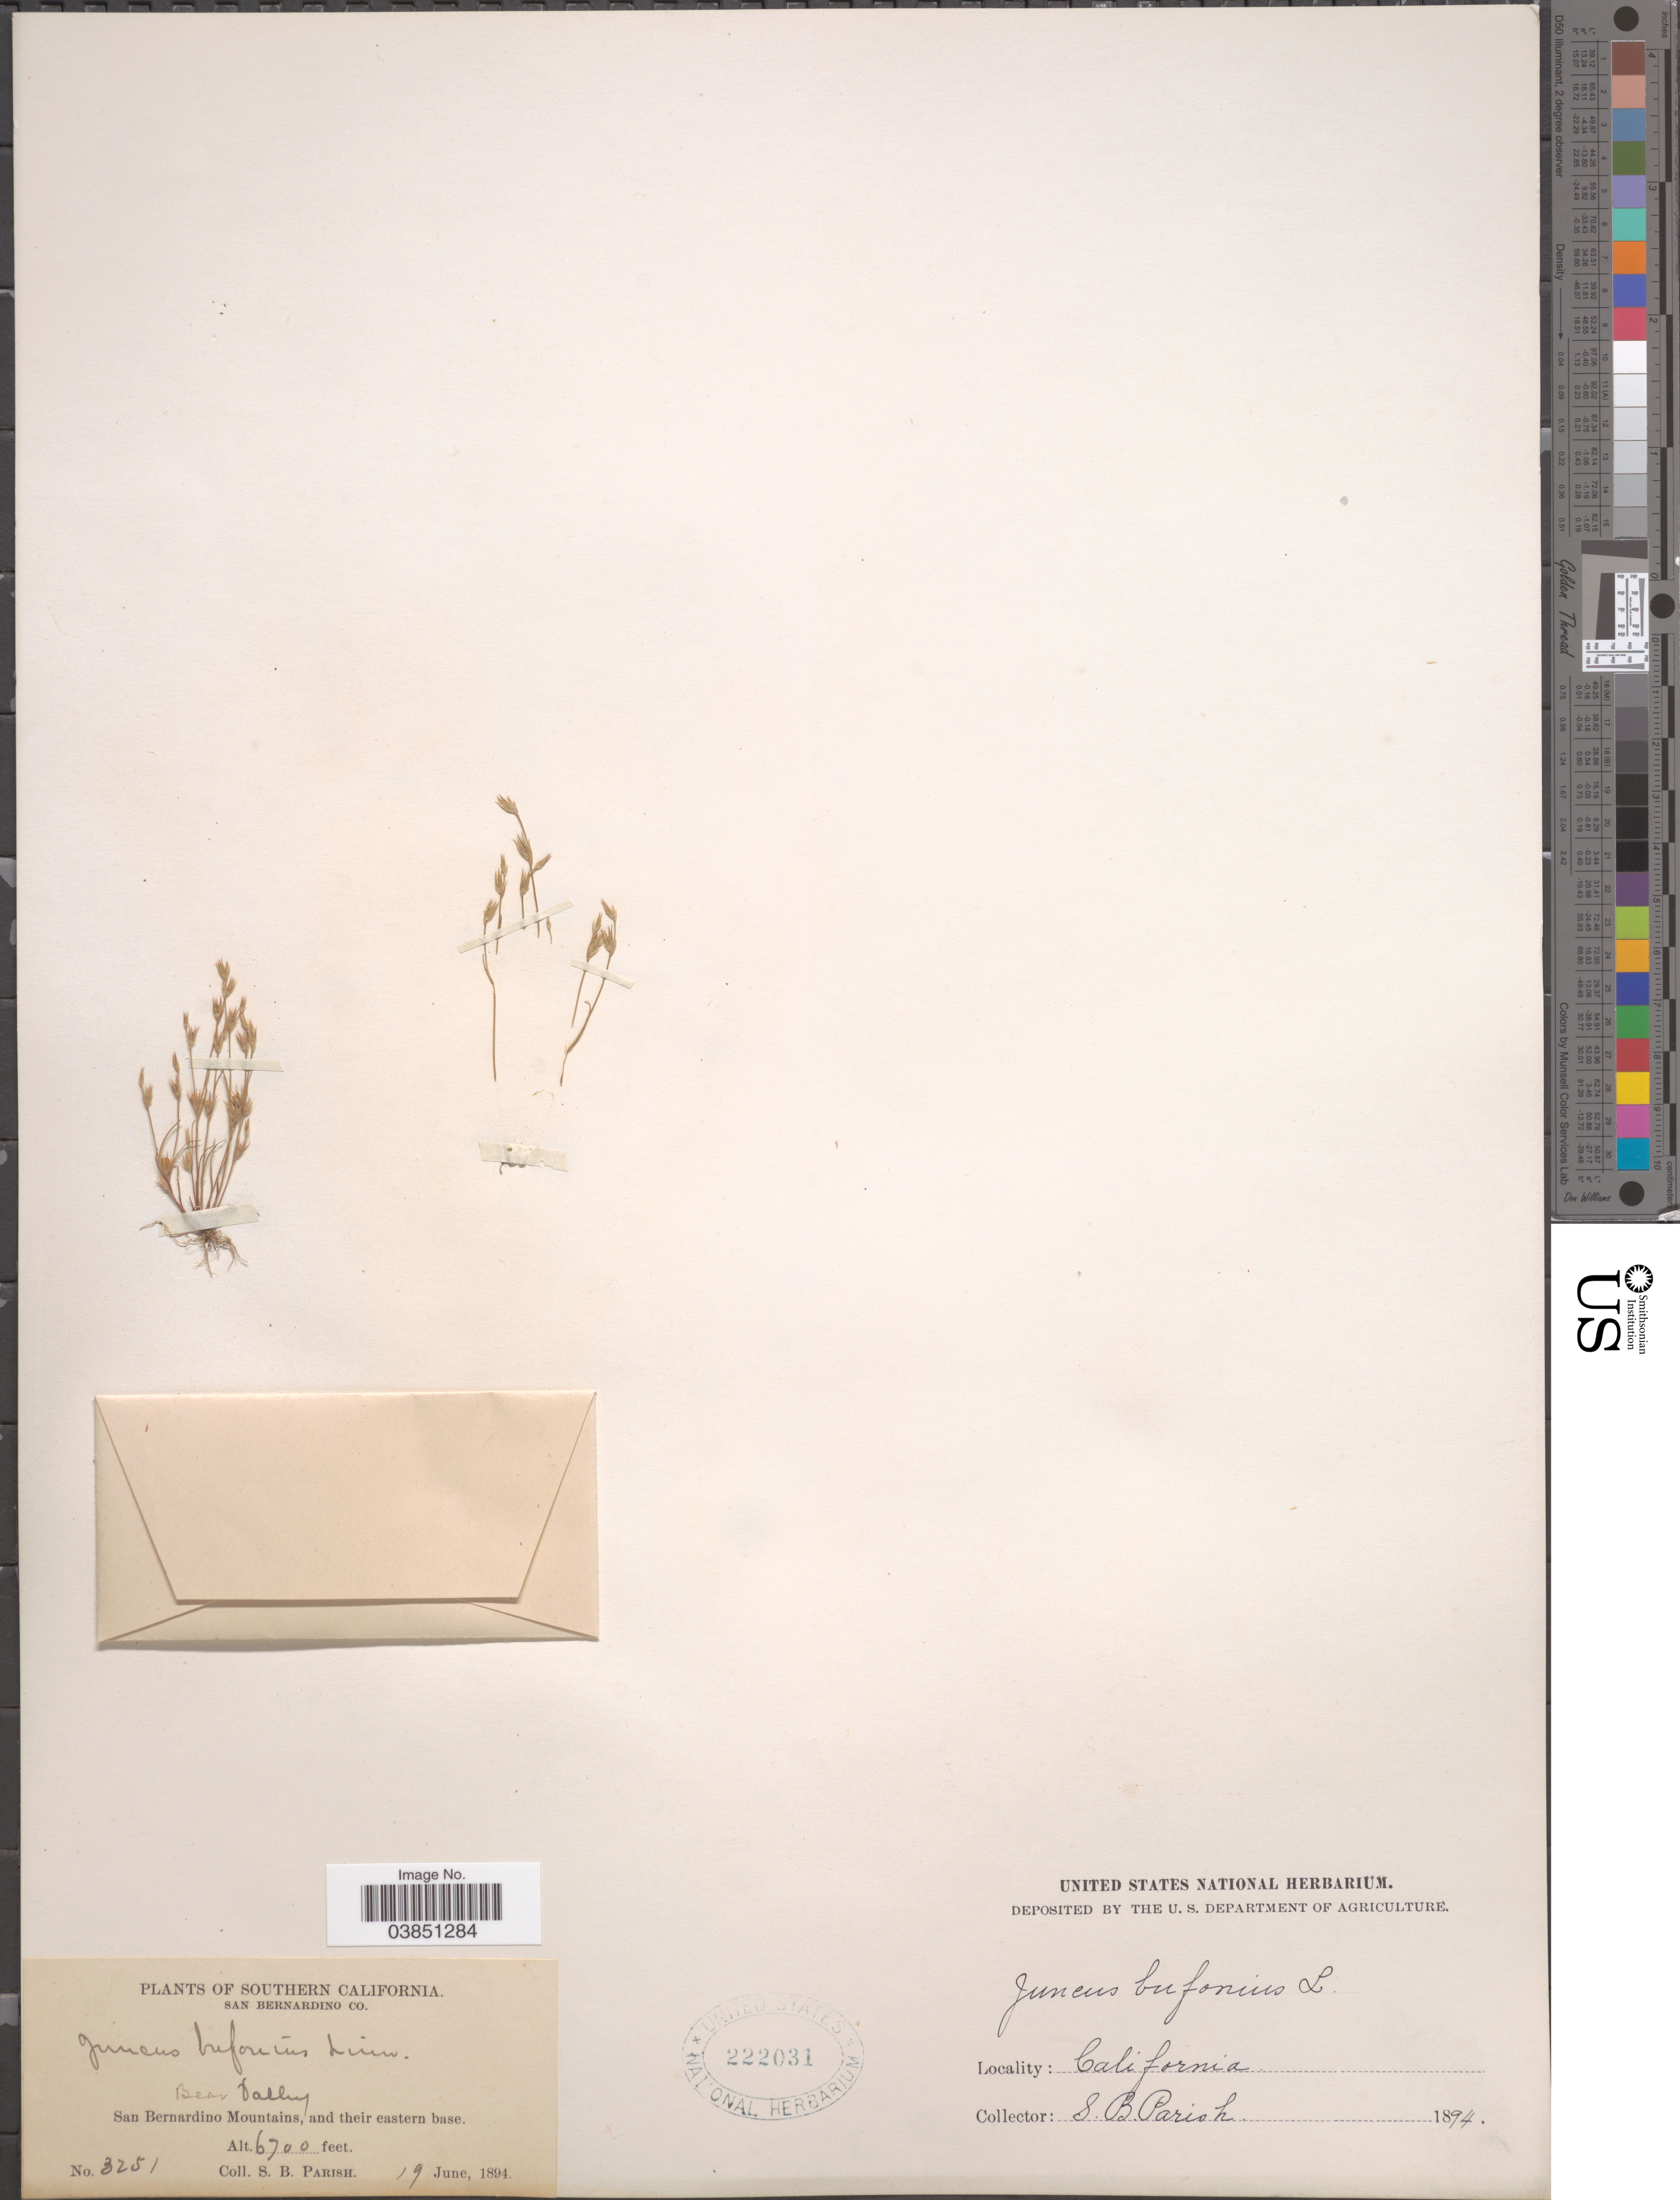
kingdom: Plantae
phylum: Tracheophyta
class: Liliopsida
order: Poales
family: Juncaceae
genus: Juncus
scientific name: Juncus bufonius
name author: L.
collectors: S. B. Parish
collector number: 3251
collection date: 1894-06-19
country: United States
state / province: California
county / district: San Bernardino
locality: Southern California. San Bernardino Co. Bear Valley. San Bernardino Mountains, and their eastern base.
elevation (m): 2042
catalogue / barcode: US 222031